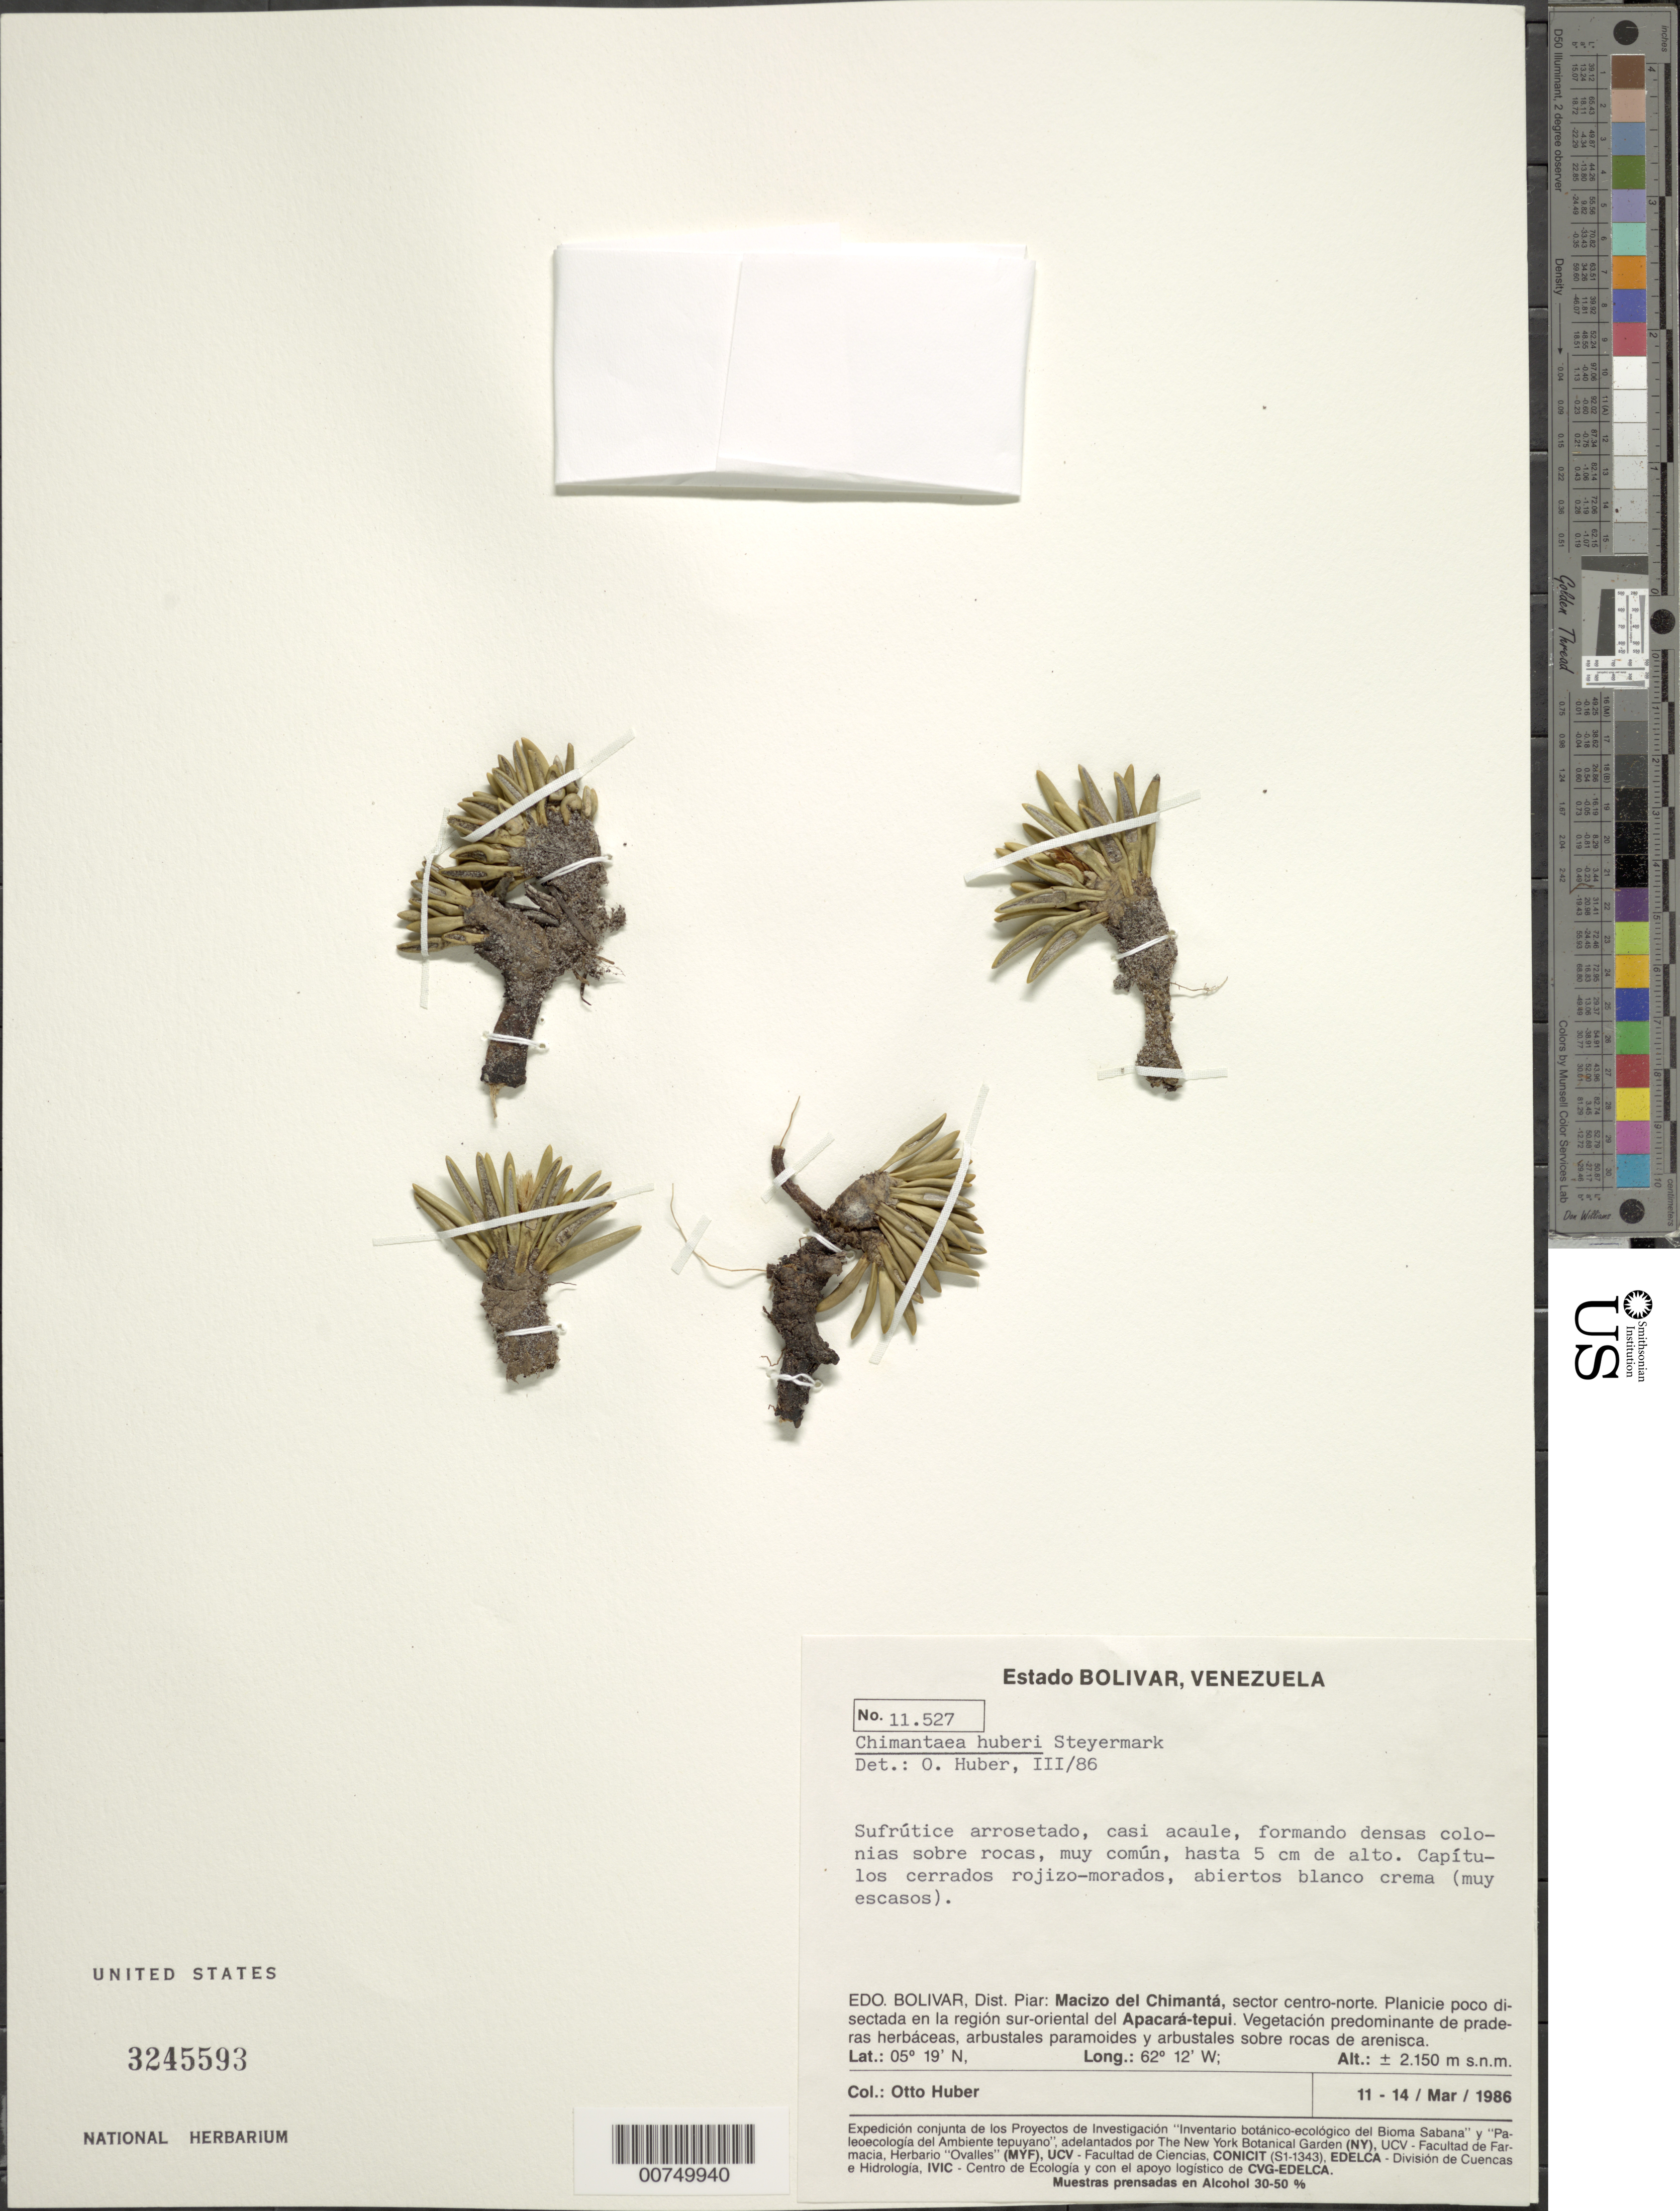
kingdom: Plantae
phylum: Tracheophyta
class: Magnoliopsida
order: Asterales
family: Asteraceae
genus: Chimantaea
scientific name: Chimantaea huberi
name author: Steyerm.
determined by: Huber, Otto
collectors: O. Huber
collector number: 11527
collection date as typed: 11-Mar-86 to 14-Mar-86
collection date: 1986-03-11/1986-03-14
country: Venezuela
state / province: Bolívar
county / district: Piar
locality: Macizo del Chimantá, sector centro norte, sur-oriental del Apacará-tepuí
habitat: Planicie poco disectada con vegetación predominante de praderas herbaceas, arbustales paramoides y arbustales sobre roca de arenisca.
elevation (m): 2150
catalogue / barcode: US 3245593